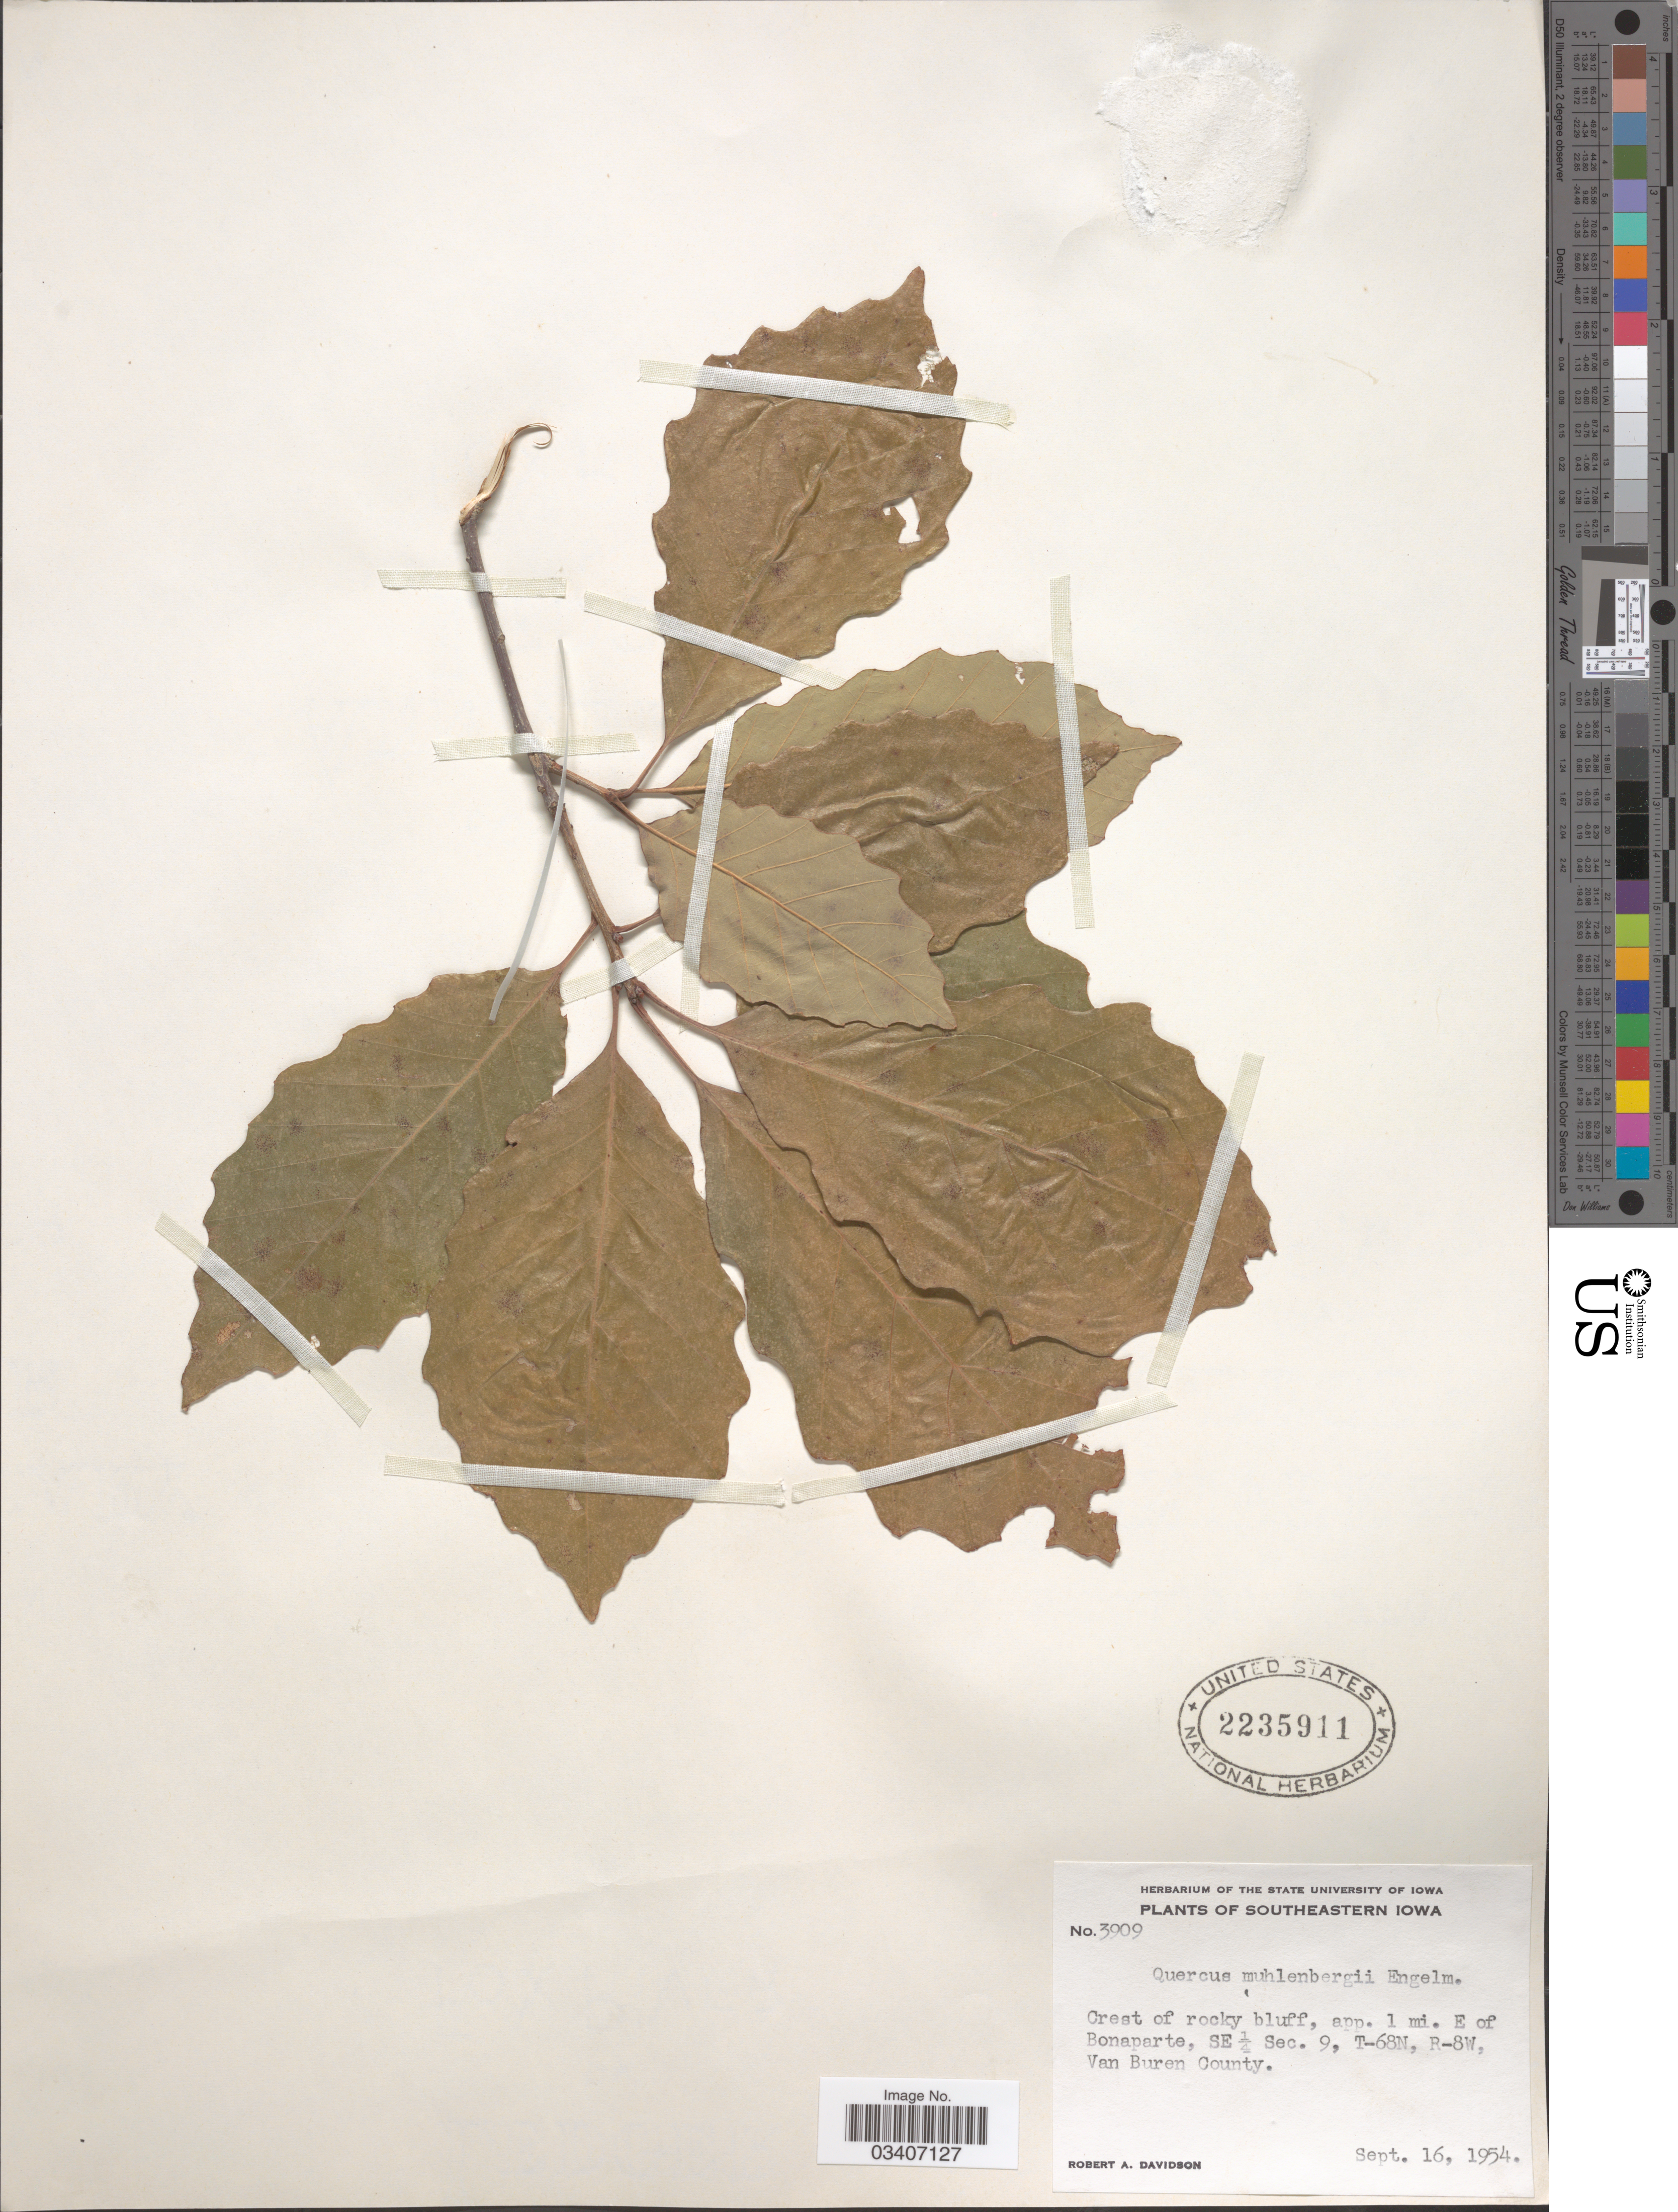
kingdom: Plantae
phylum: Tracheophyta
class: Magnoliopsida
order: Fagales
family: Fagaceae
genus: Quercus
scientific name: Quercus muehlenbergii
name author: Engelm.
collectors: R. A. Davidson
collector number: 3909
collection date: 1954-09-16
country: United States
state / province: Iowa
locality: Southeastern Iowa. Crest of rocky bluff, app. 1 mi. E. of Bonaparte, SE¼ Sec. 9, T-68N, R-8W, Van Buren County.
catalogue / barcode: US 2235911